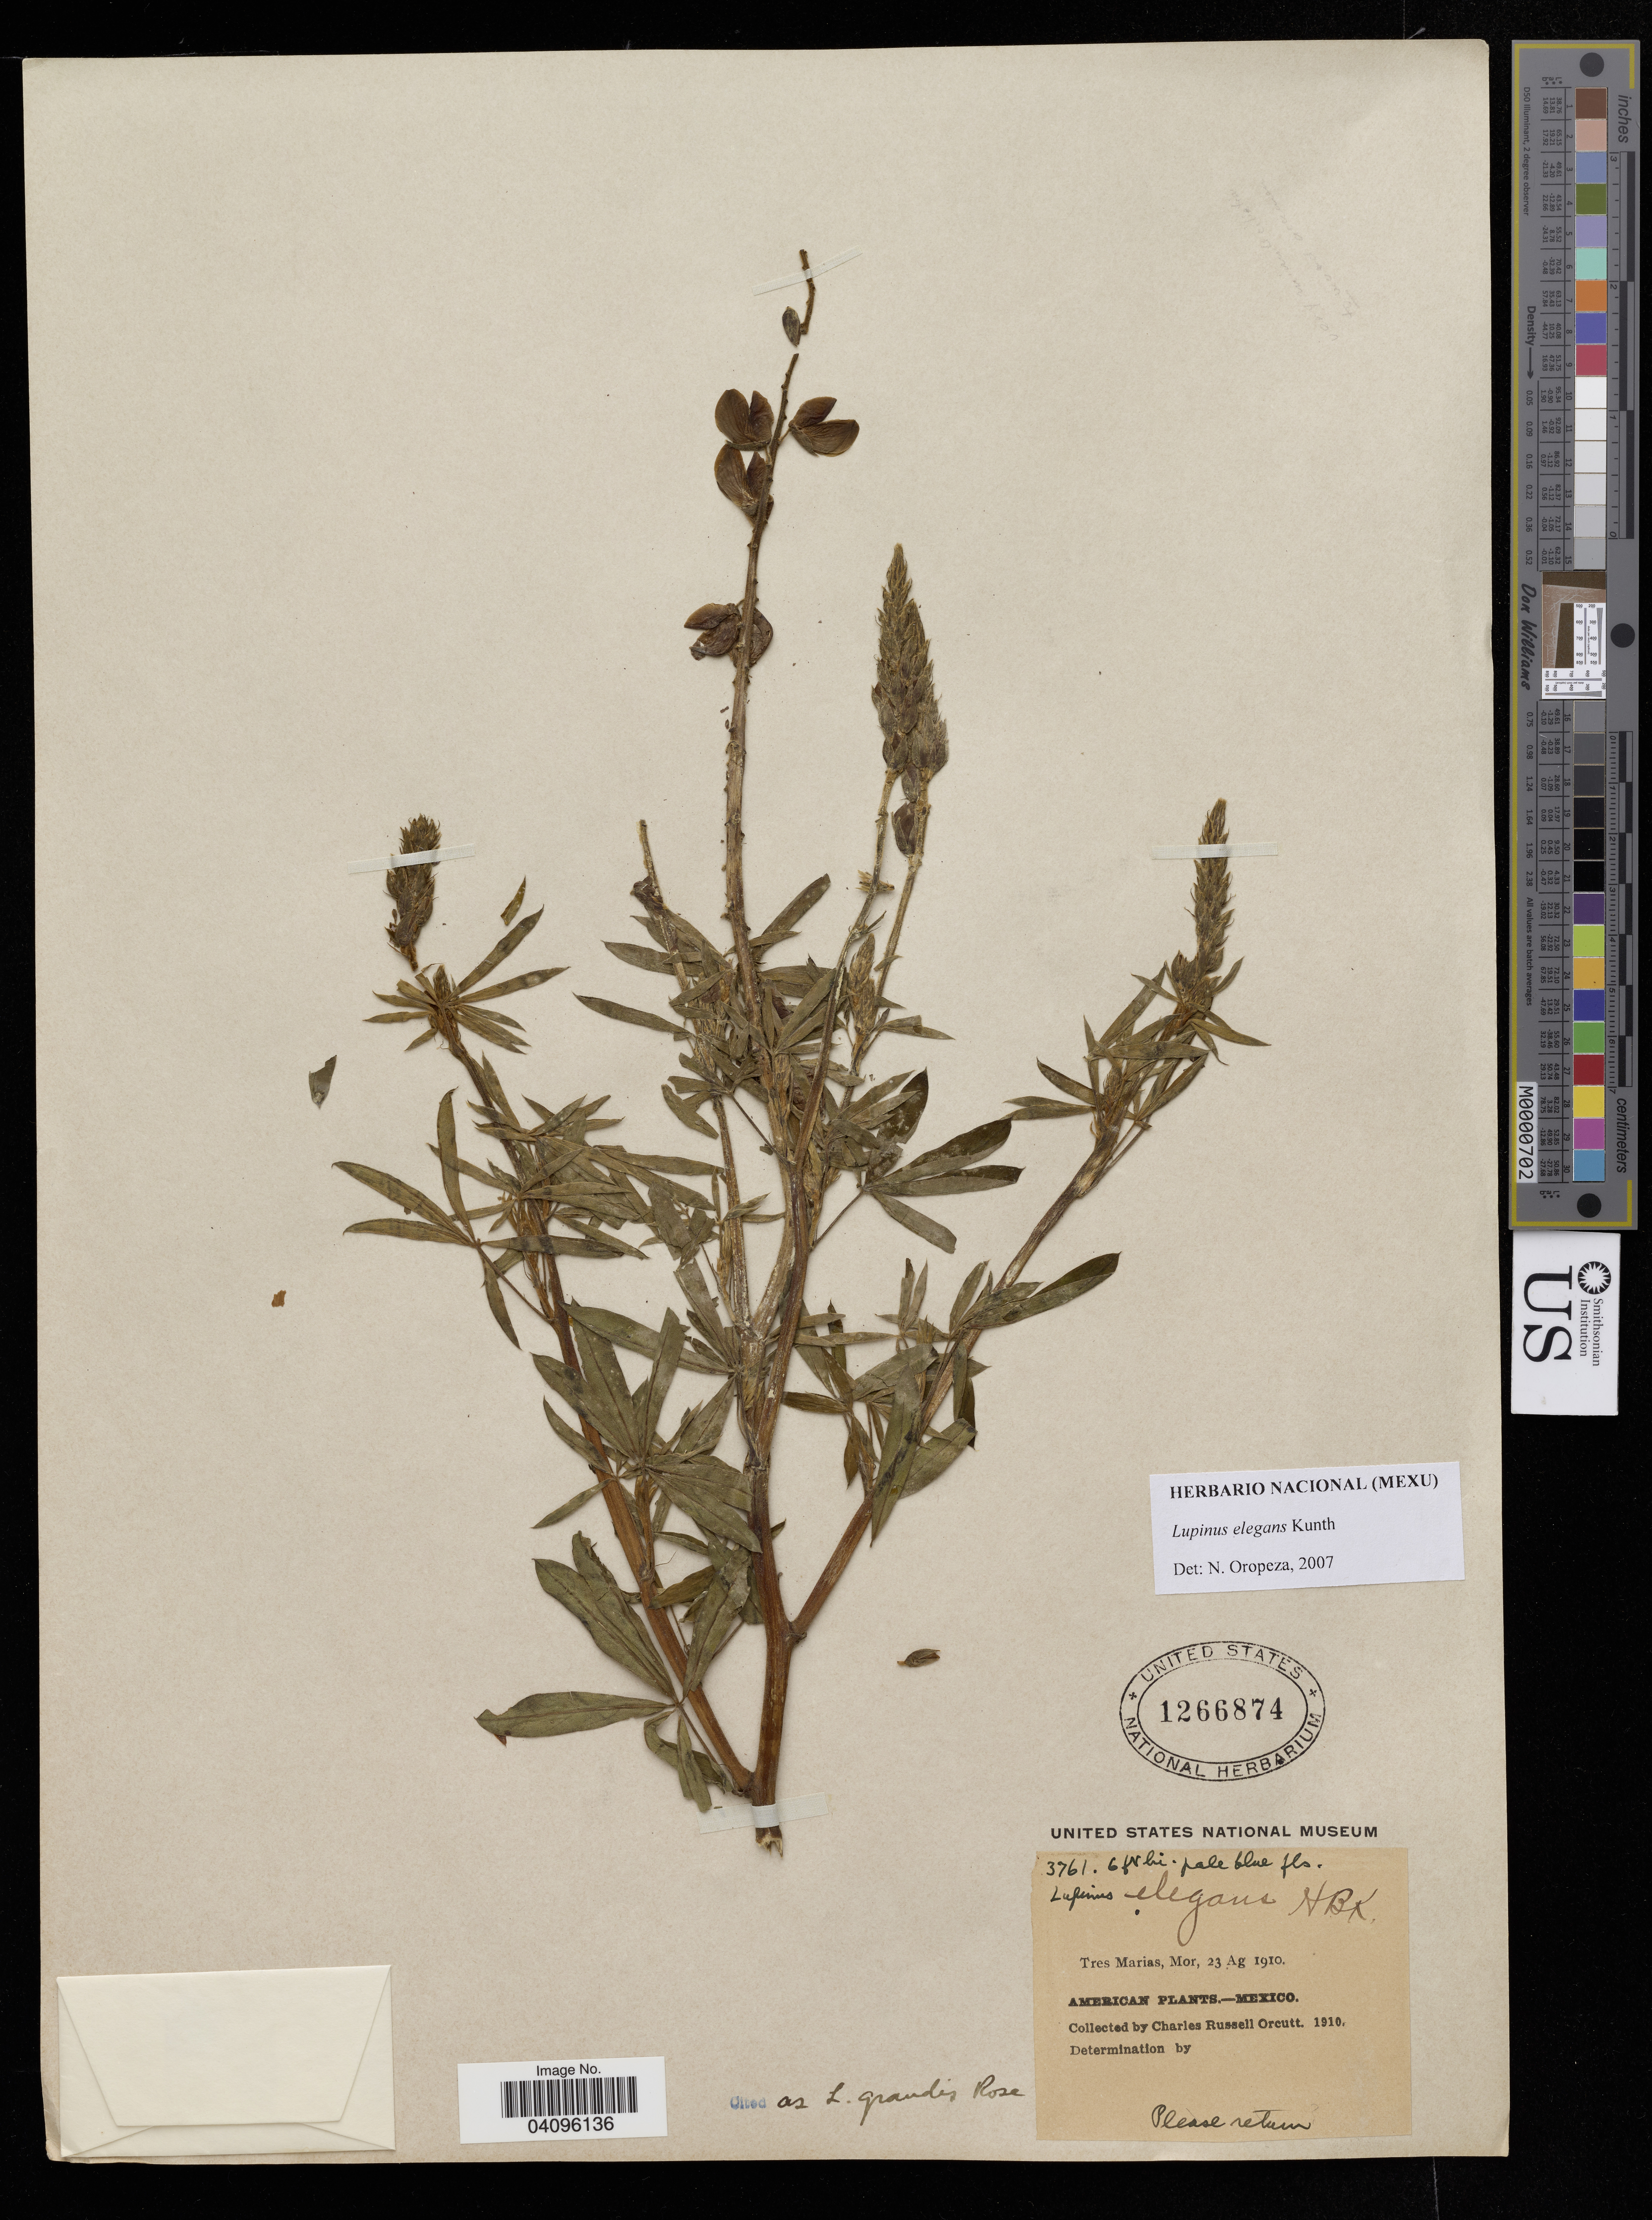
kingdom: Plantae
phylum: Tracheophyta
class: Magnoliopsida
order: Fabales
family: Fabaceae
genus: Lupinus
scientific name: Lupinus elegans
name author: Kunth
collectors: C. R. Orcutt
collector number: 3761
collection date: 1910-08-23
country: Mexico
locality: Tres Marias, Mor.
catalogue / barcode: US 1266874